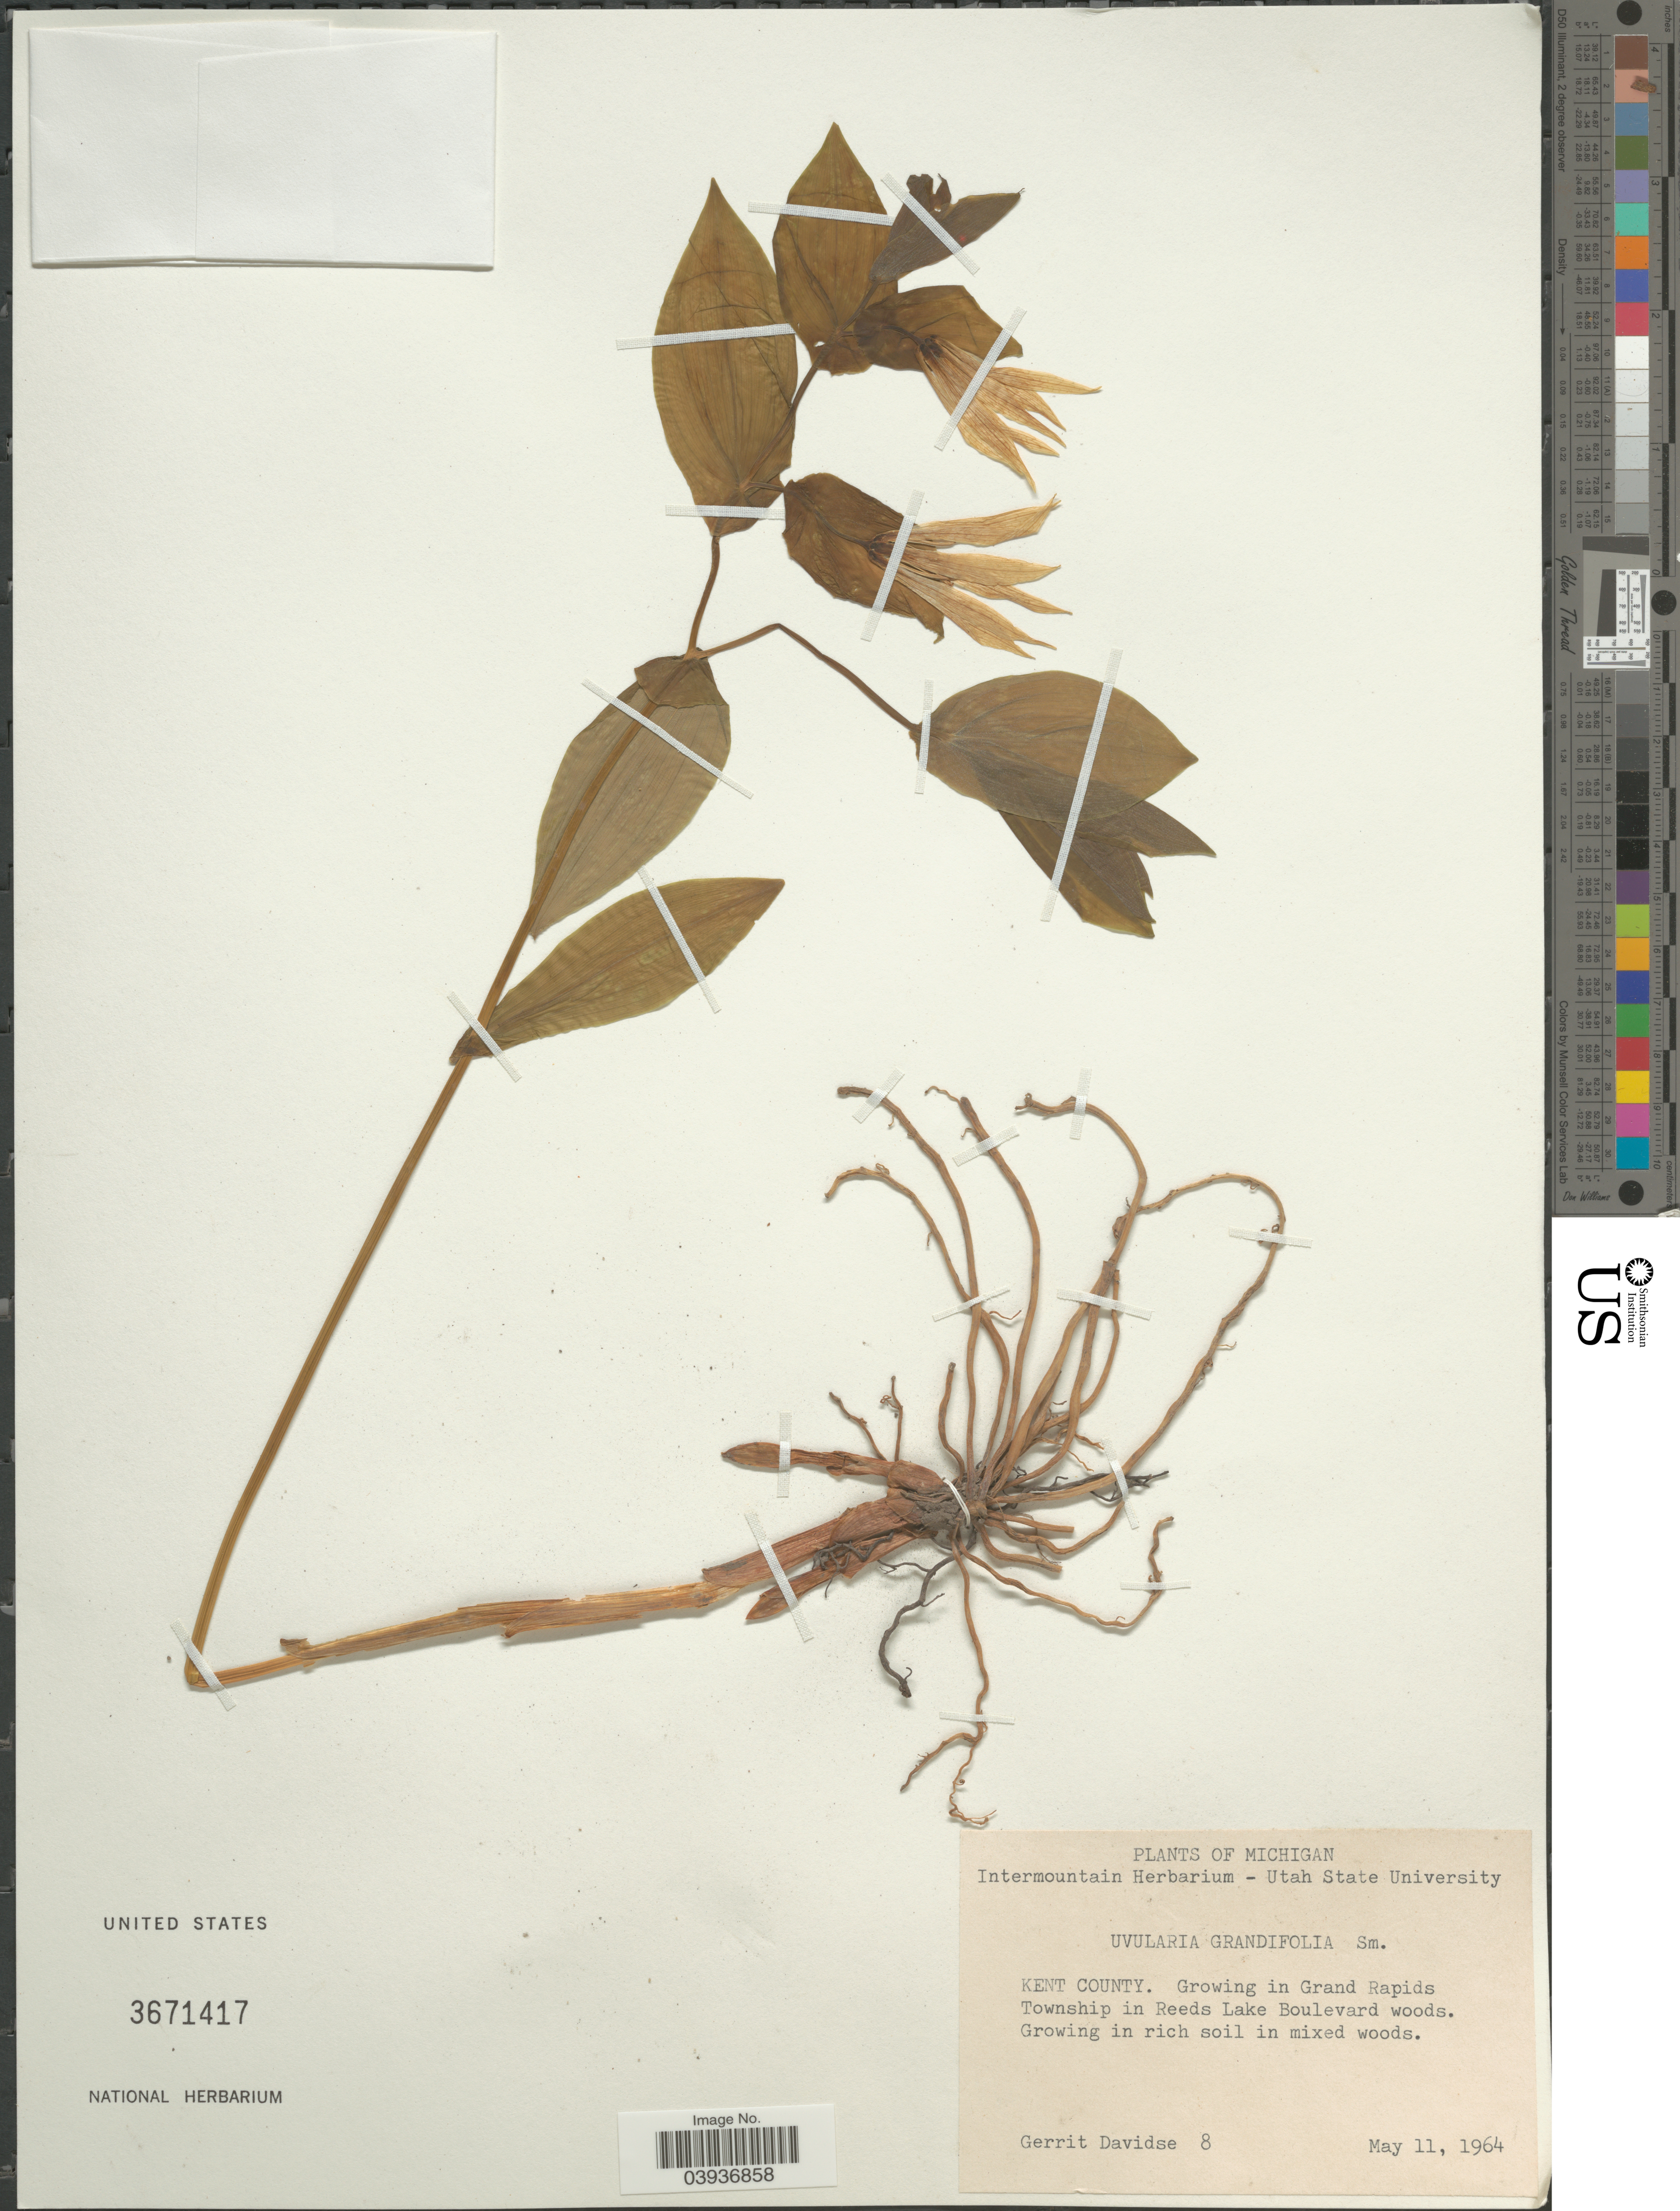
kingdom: Plantae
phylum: Tracheophyta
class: Liliopsida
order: Liliales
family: Colchicaceae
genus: Uvularia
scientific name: Uvularia grandiflora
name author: Sm.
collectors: G. Davidse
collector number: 8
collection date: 1964-05-11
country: United States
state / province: Michigan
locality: Kent County. Growing in Grand Rapids Township in Reeds Lake Boulevard woods.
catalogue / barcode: US 3671417